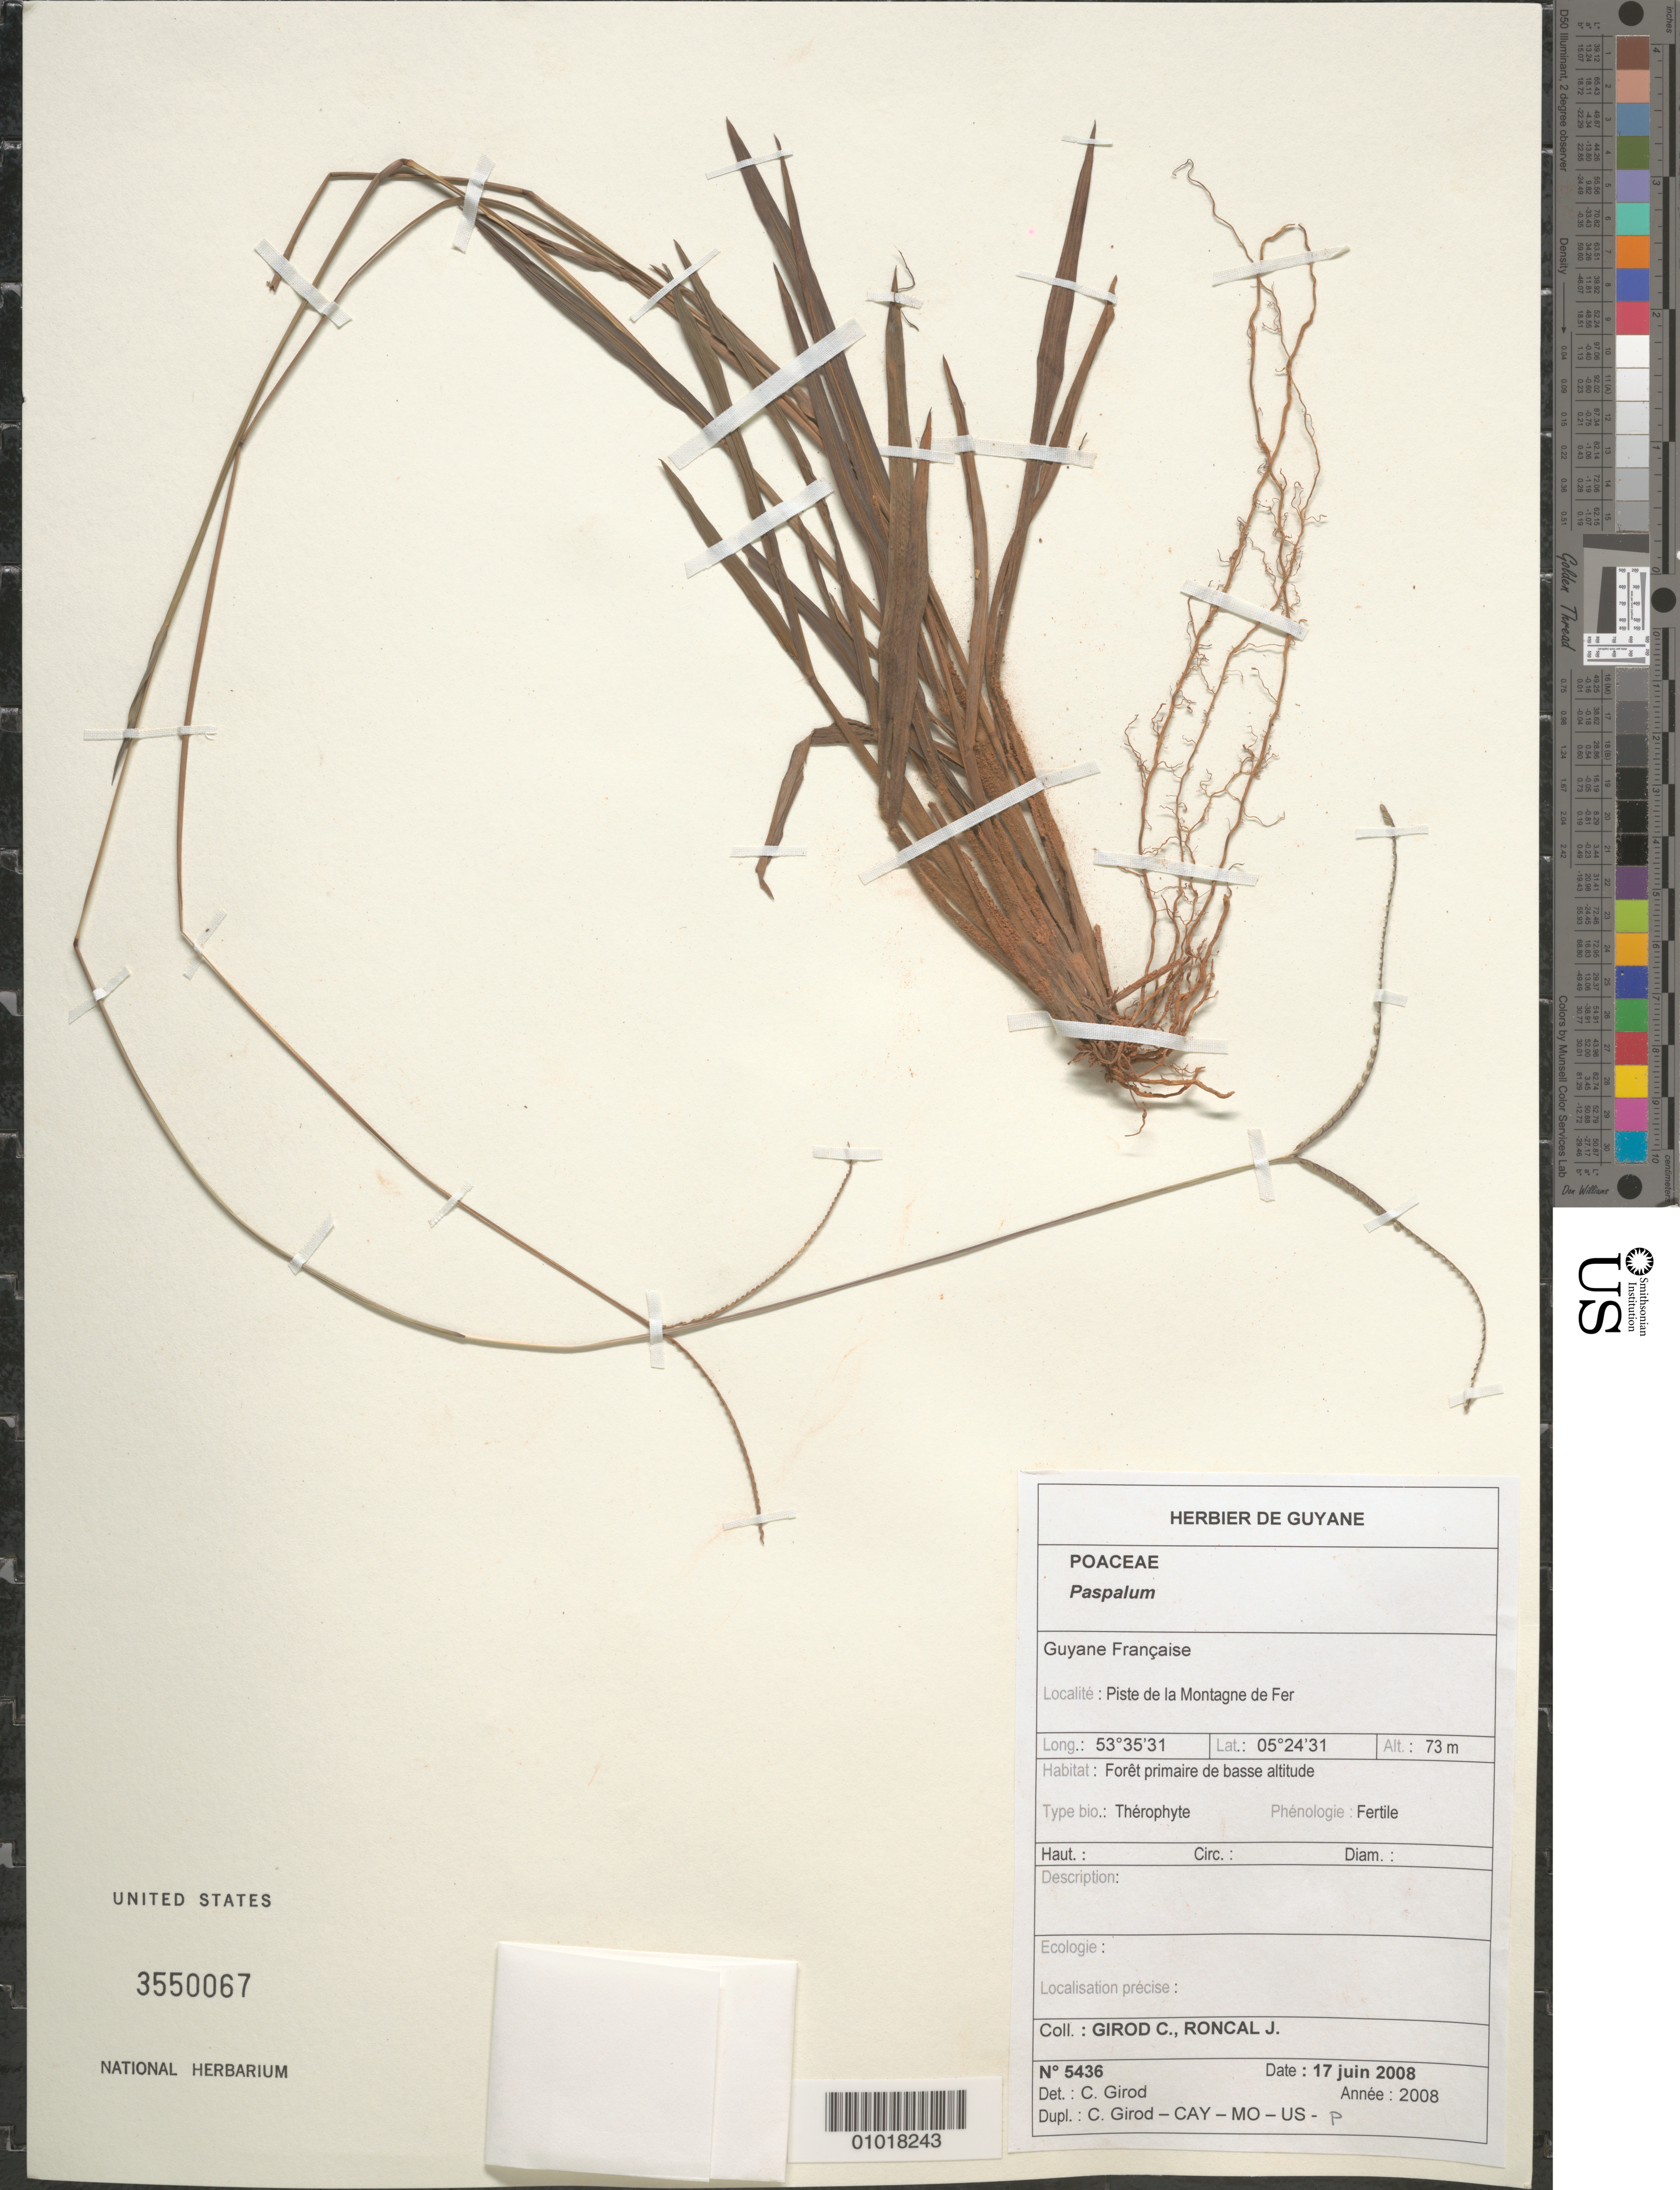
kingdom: Plantae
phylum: Tracheophyta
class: Liliopsida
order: Poales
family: Poaceae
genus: Paspalum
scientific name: Paspalum sp.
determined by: Girod, C.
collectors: C. Girod & J. Roncal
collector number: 5436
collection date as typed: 17-Jun-08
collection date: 2008-06-17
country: French Guiana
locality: Piste de la Montagne de Fer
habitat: Foret primaire de basse altitude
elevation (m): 73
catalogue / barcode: US 3550067